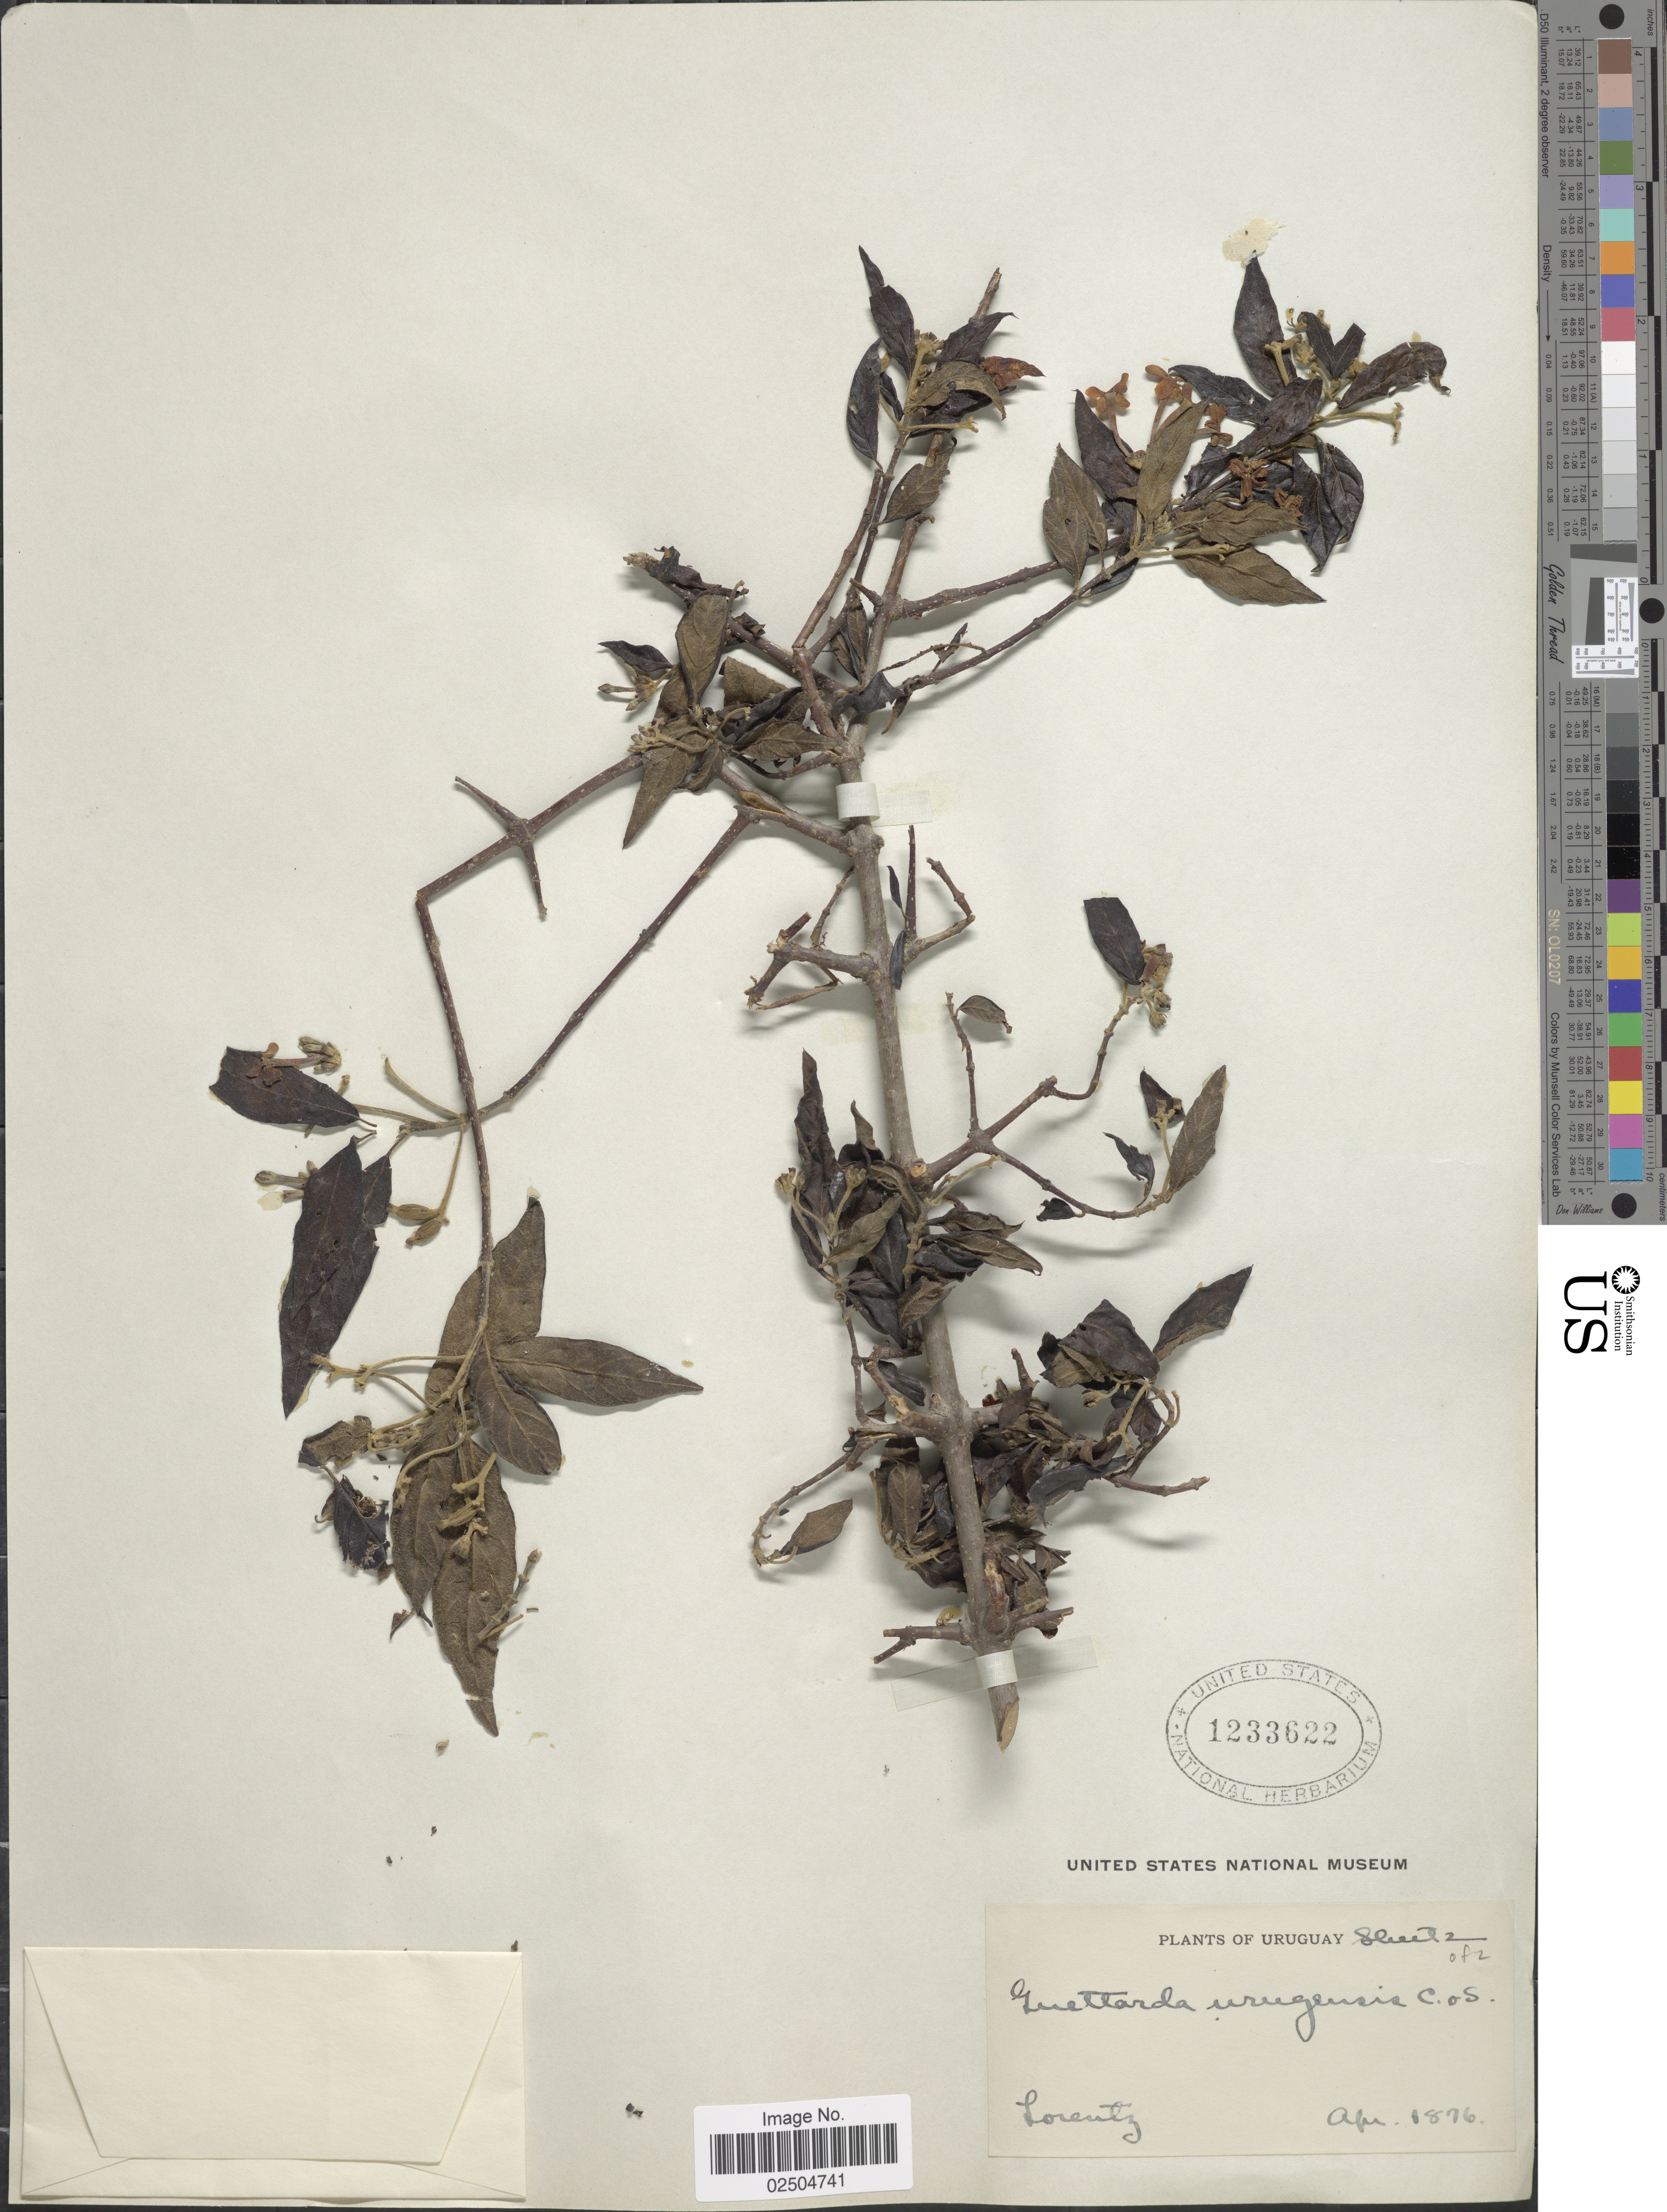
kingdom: Plantae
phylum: Tracheophyta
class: Magnoliopsida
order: Gentianales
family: Rubiaceae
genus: Guettarda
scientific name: Guettarda uruguensis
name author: Cham. & Schltdl.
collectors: -. Lorentz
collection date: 1876-04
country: Uruguay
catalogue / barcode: US 1233622